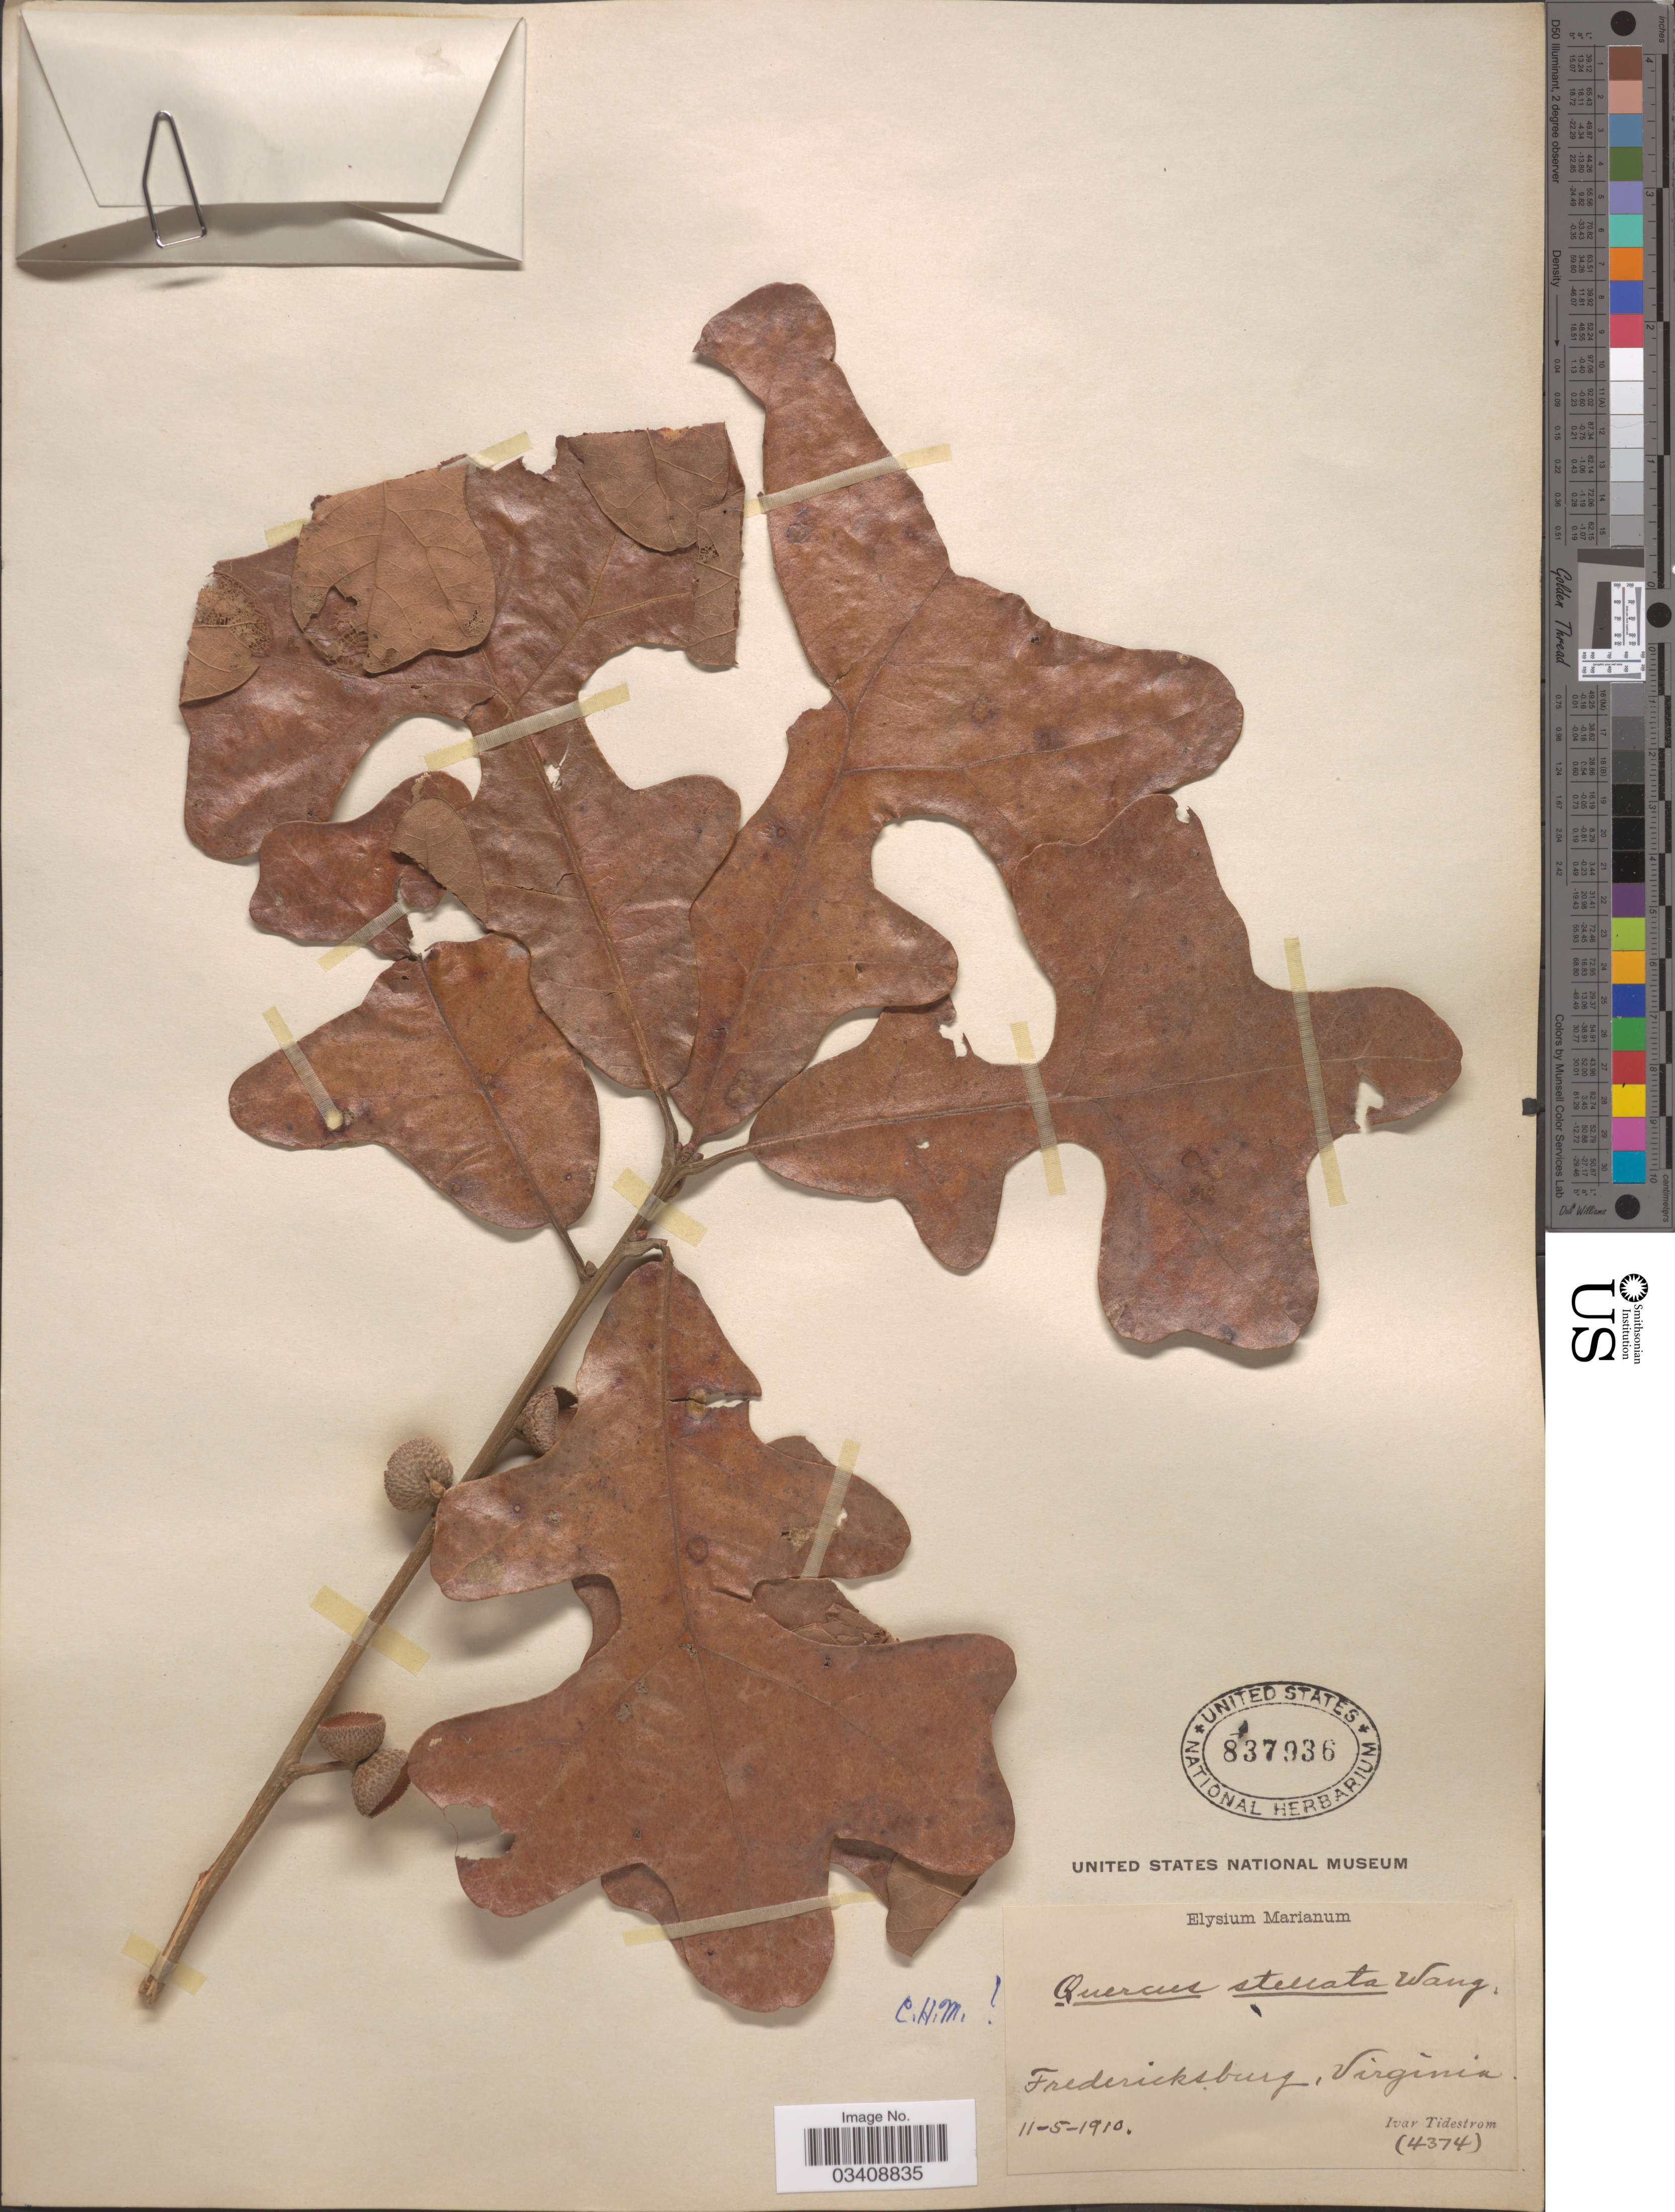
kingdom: Plantae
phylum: Tracheophyta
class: Magnoliopsida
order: Fagales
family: Fagaceae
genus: Quercus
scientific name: Quercus stellata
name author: Wangenh.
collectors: I. F. Tidestrom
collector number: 4374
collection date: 1910-11-05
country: United States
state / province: Virginia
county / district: City of Fredericksburg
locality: Fredericksburg.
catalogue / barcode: US 837936